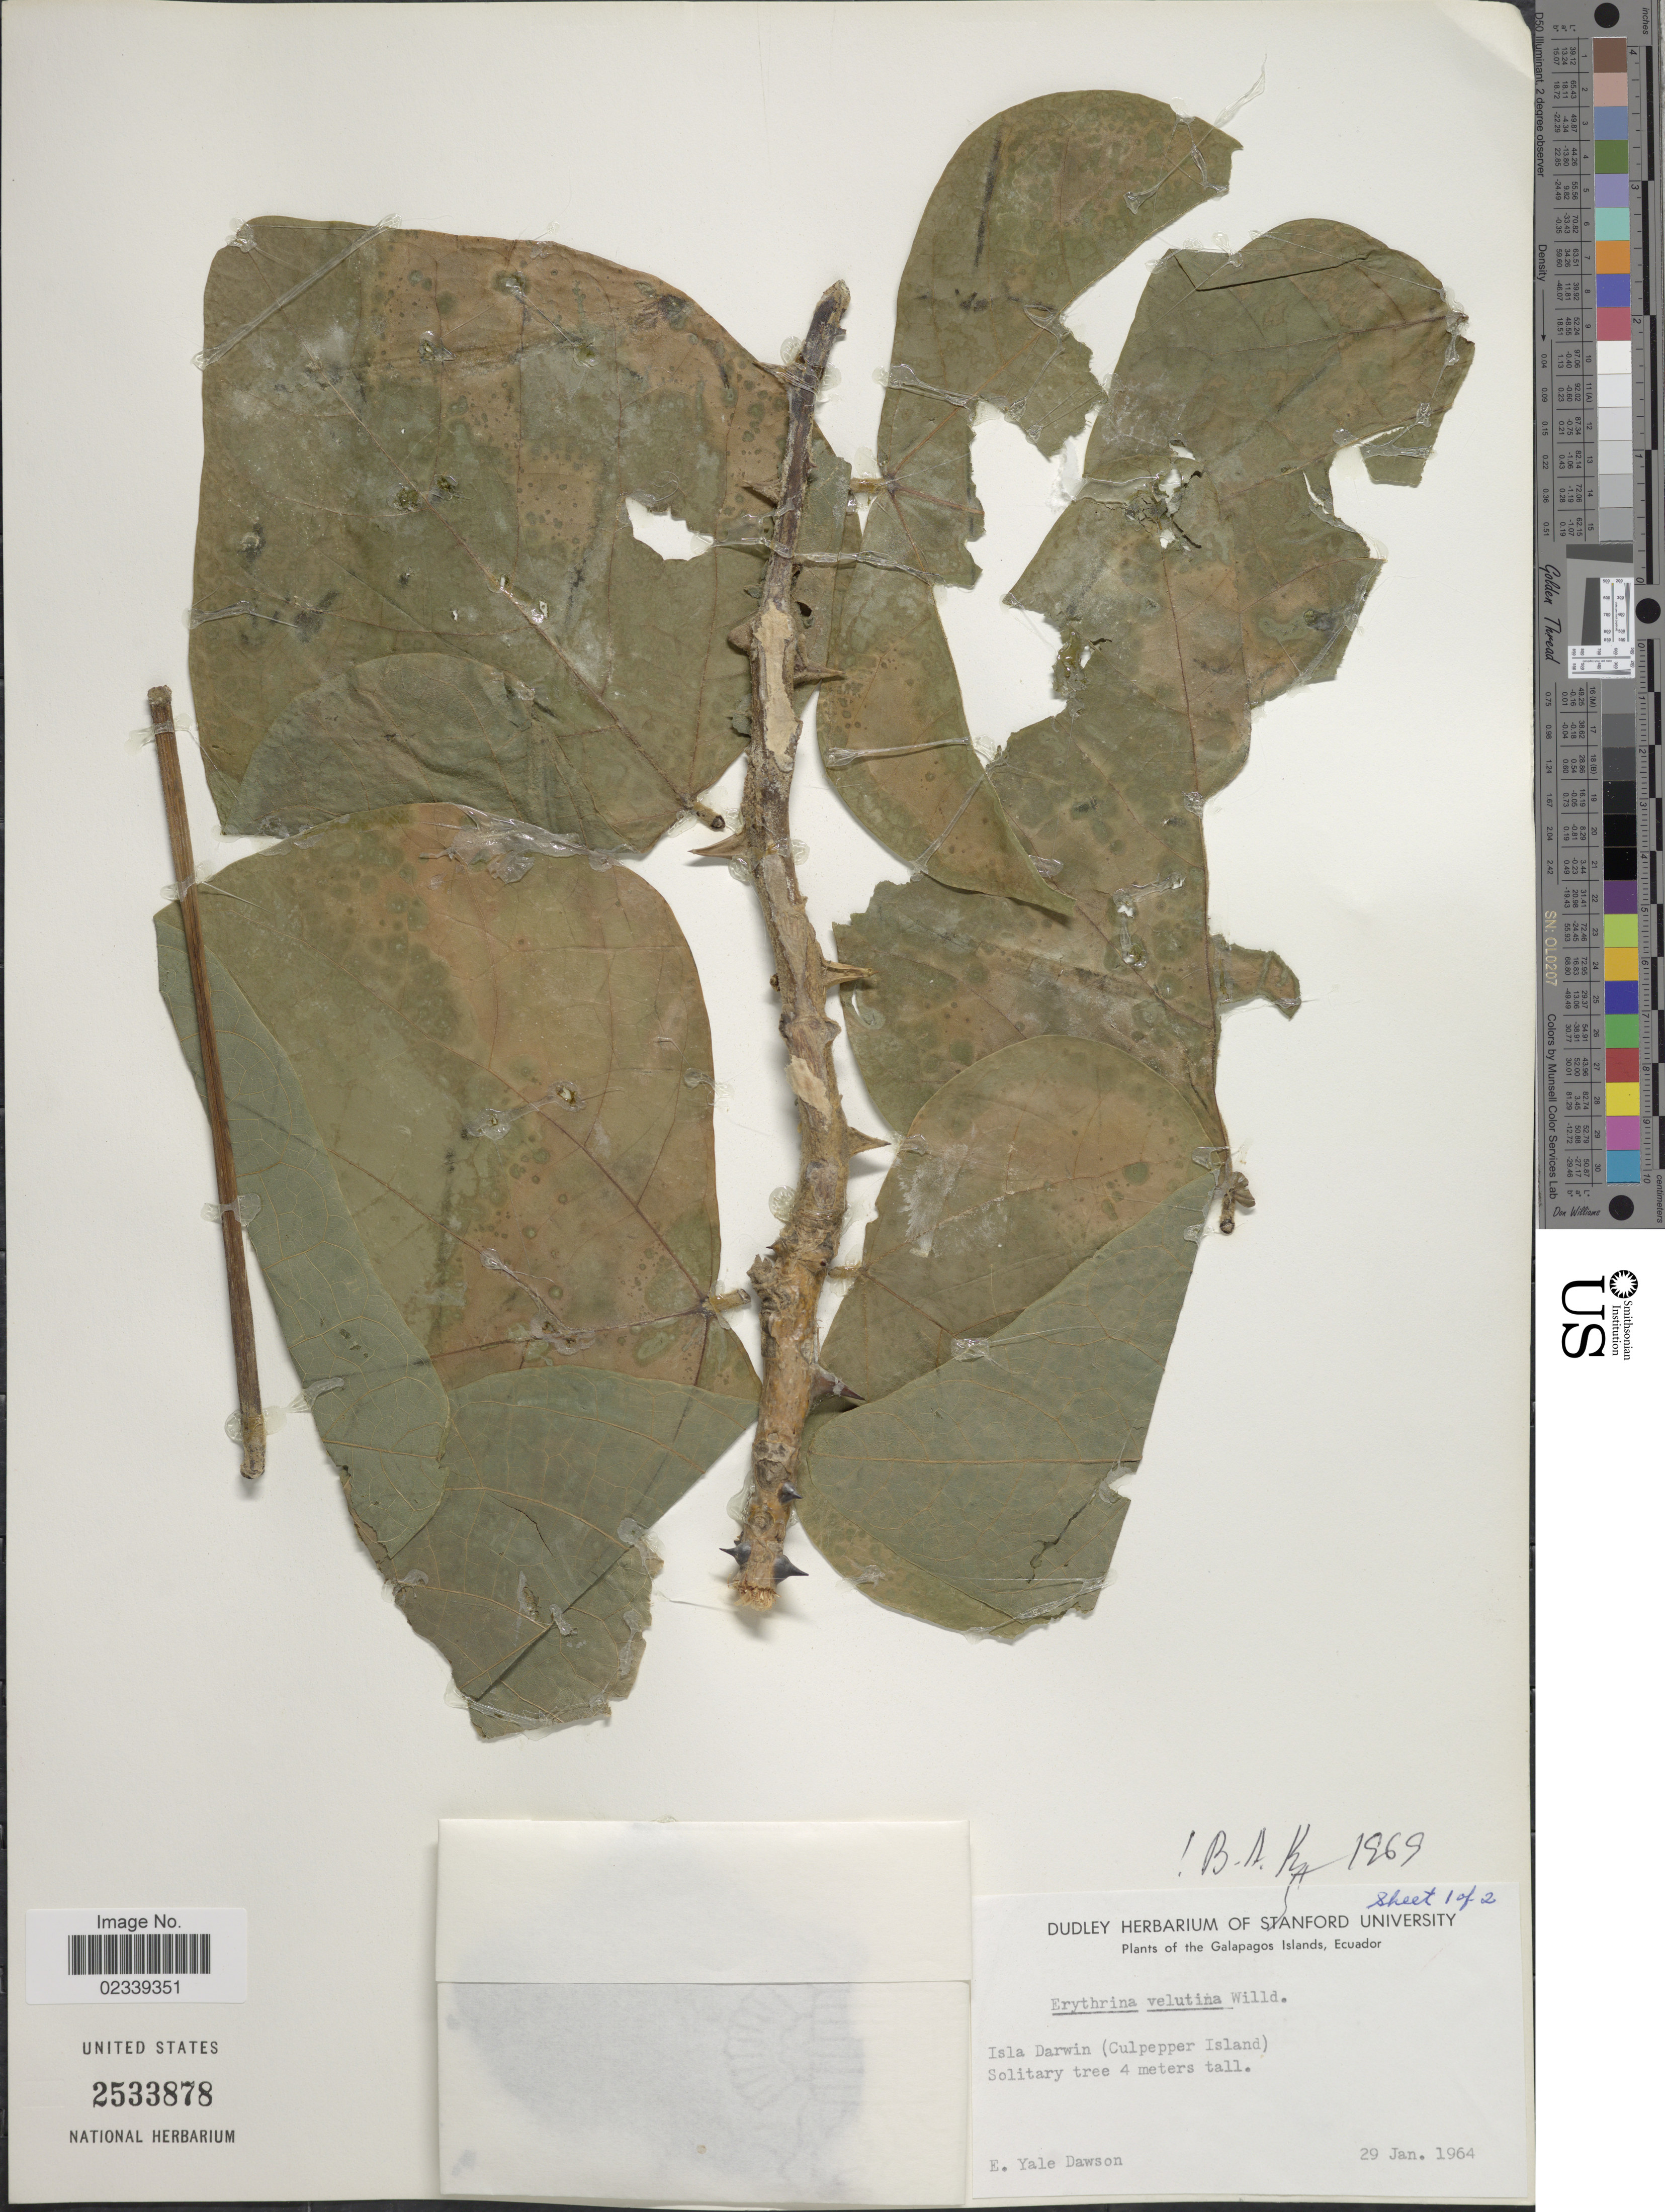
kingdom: Plantae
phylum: Tracheophyta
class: Magnoliopsida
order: Fabales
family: Fabaceae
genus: Erythrina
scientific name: Erythrina velutina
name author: Willd.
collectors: N. Yensen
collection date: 1964-01-29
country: Ecuador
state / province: Colón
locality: The Galapagos Islands, Isla Darwin (Culpepper Island).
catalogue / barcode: US 2533878